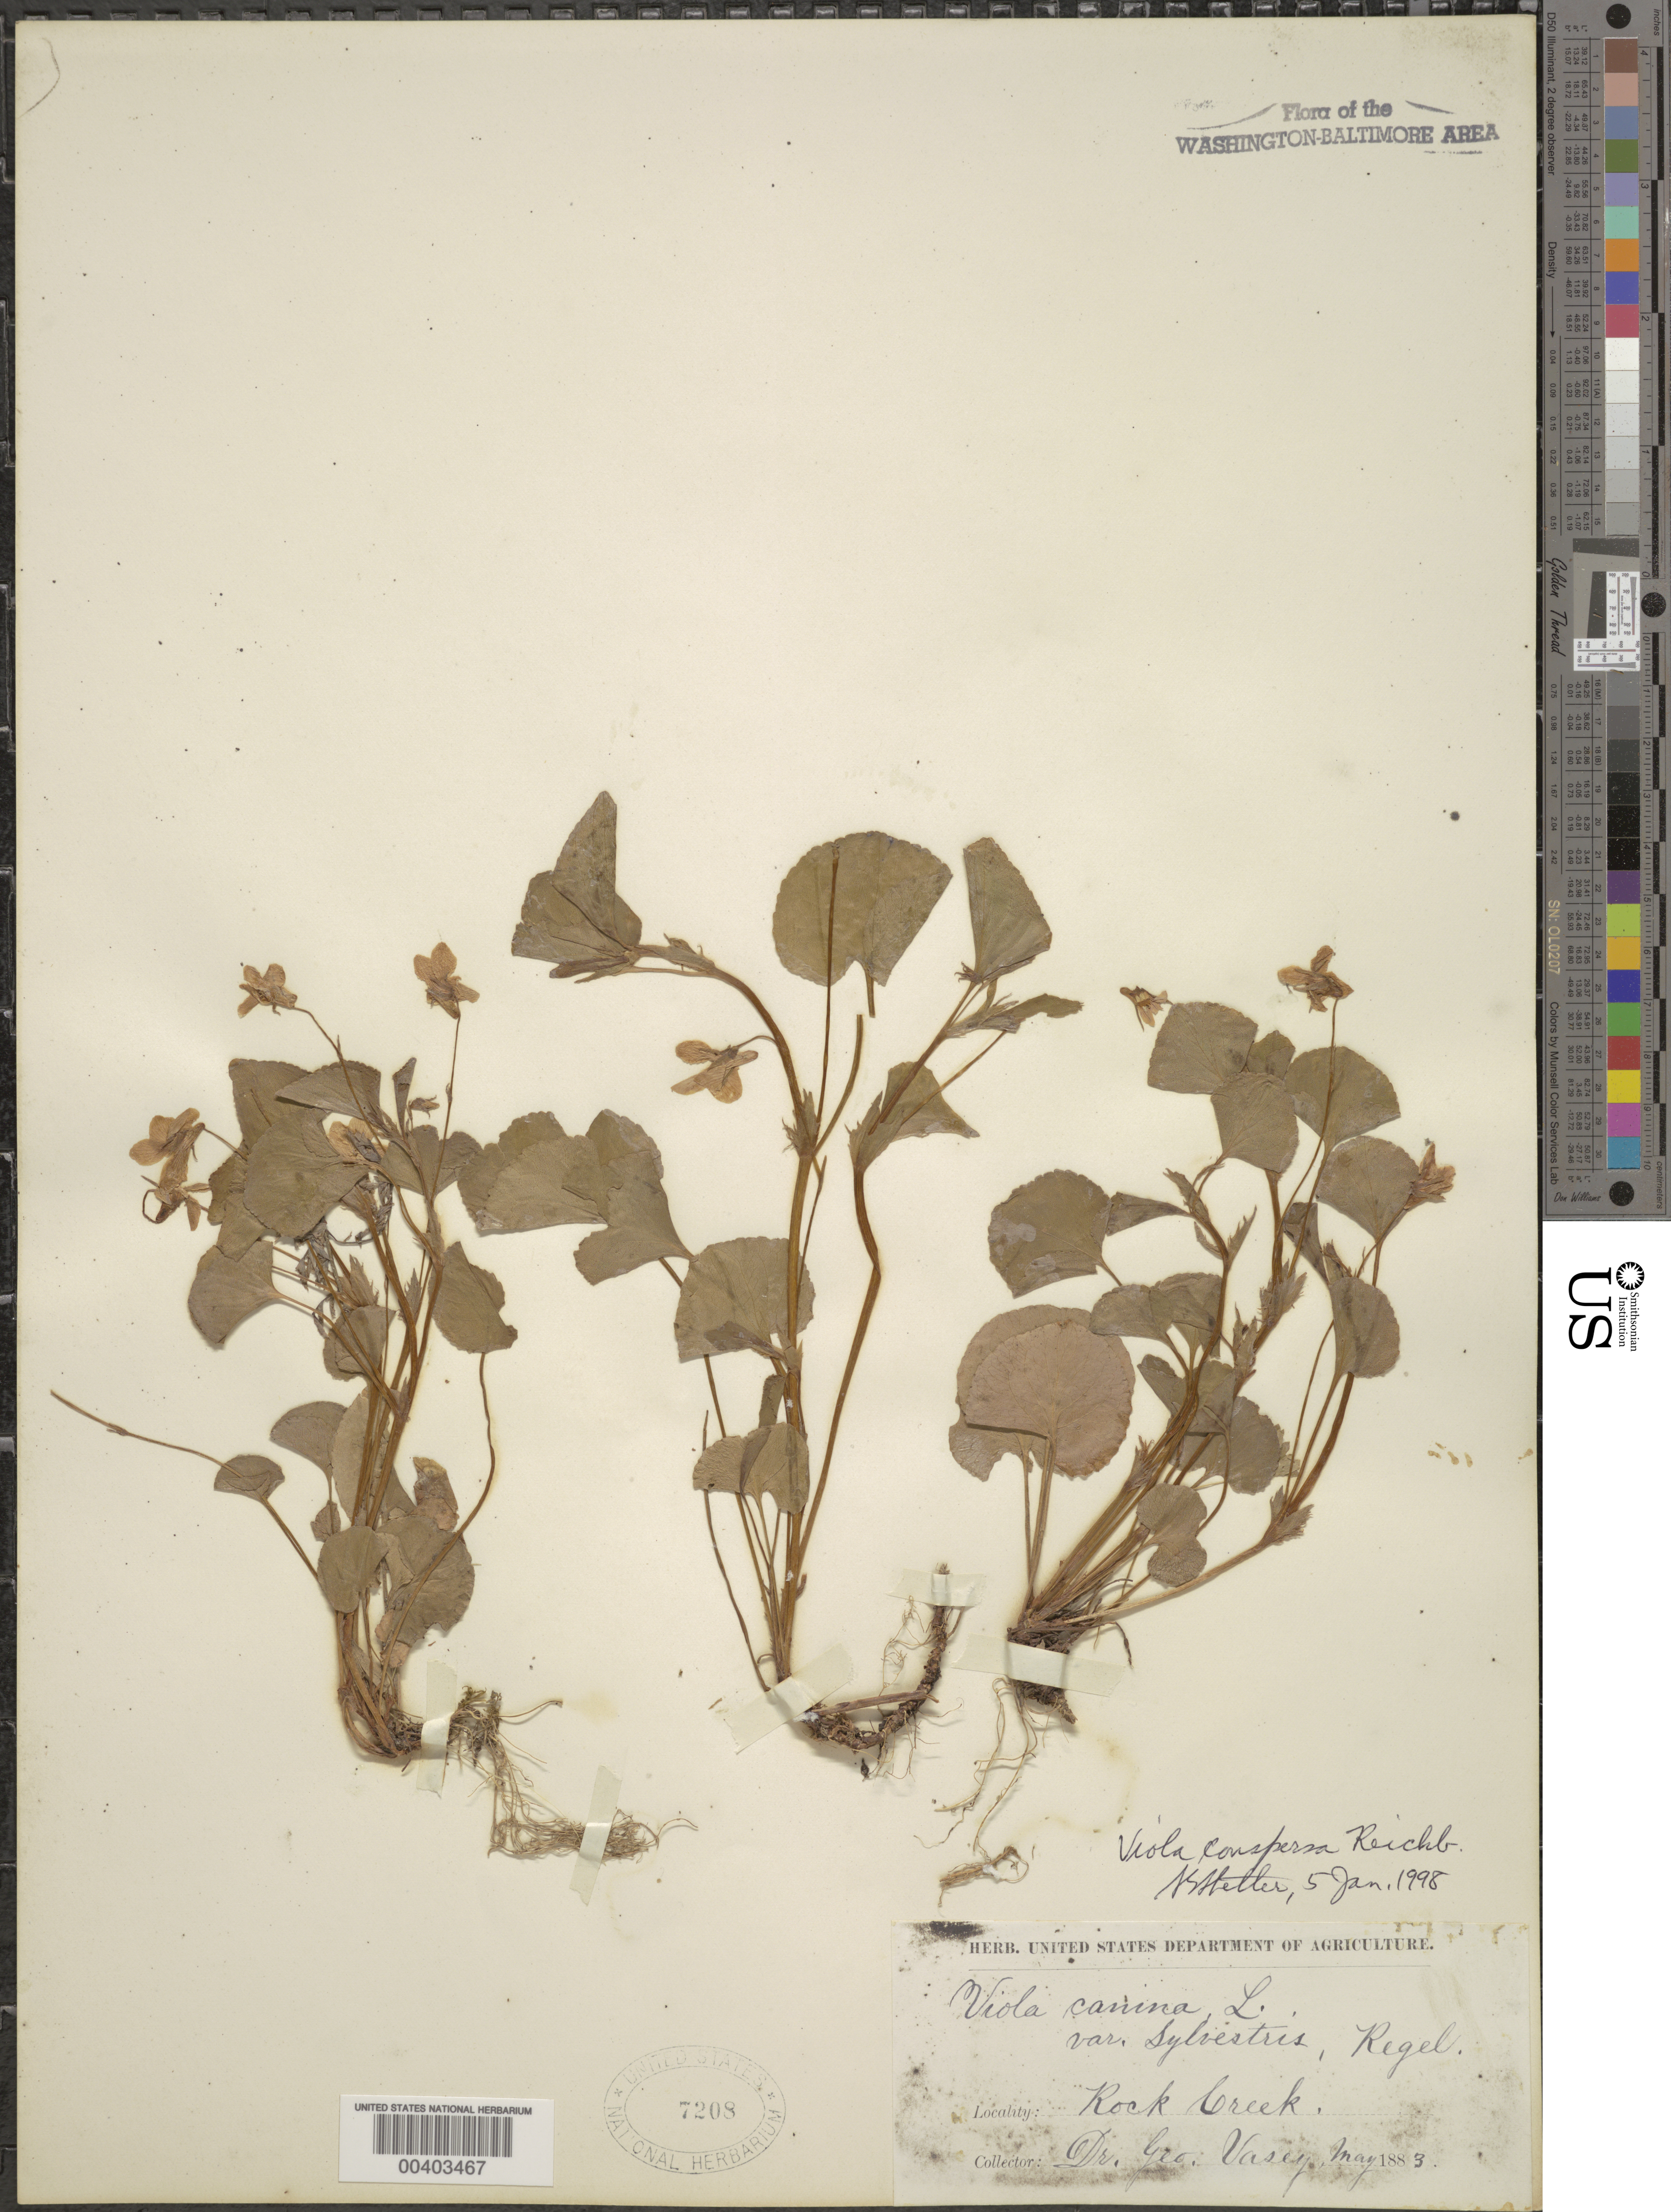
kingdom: Plantae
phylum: Tracheophyta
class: Magnoliopsida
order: Malpighiales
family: Violaceae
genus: Viola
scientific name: Viola labradorica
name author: Schrank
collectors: G. Vasey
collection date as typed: May 1883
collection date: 1883-05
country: United States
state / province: District of Columbia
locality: Rock Creek Rock Creek Park and vicinity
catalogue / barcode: US 7208